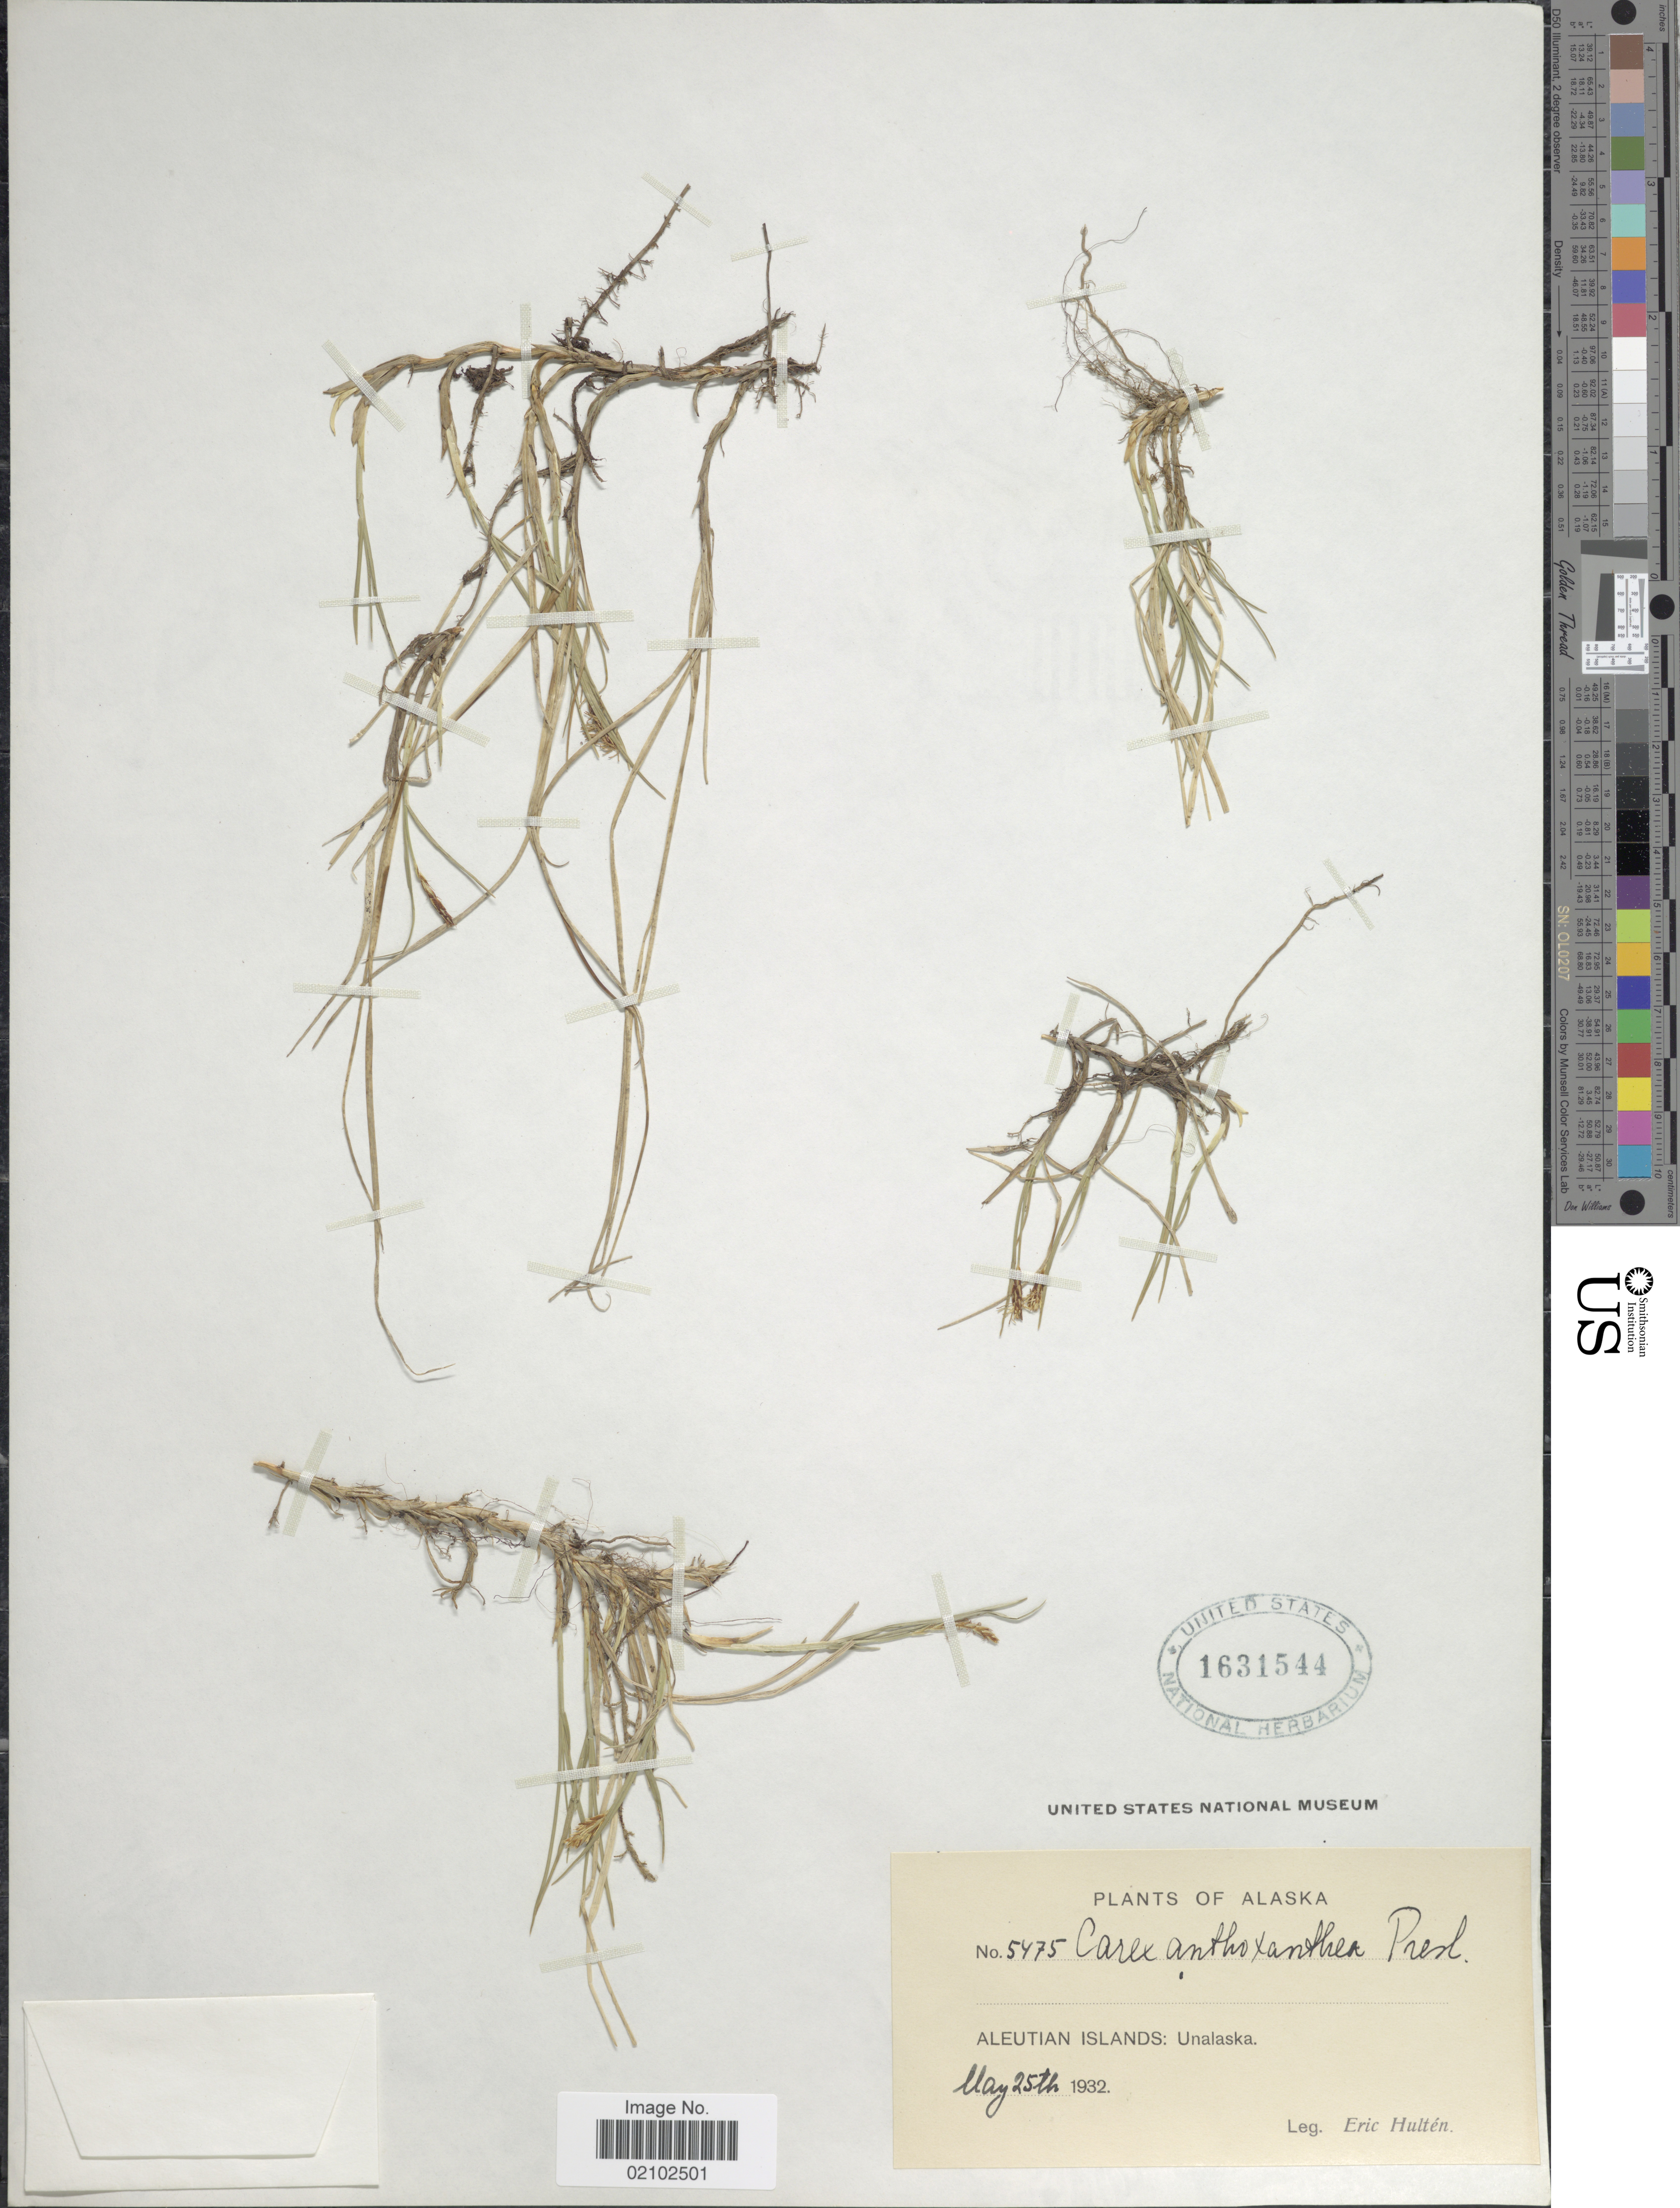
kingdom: Plantae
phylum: Tracheophyta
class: Liliopsida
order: Poales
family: Cyperaceae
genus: Carex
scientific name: Carex anthoxanthea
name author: J. Presl & C. Presl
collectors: E. G. Hultén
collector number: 5475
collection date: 1932-05-25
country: United States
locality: Aleutian Island: Unalaska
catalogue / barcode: US 1631544